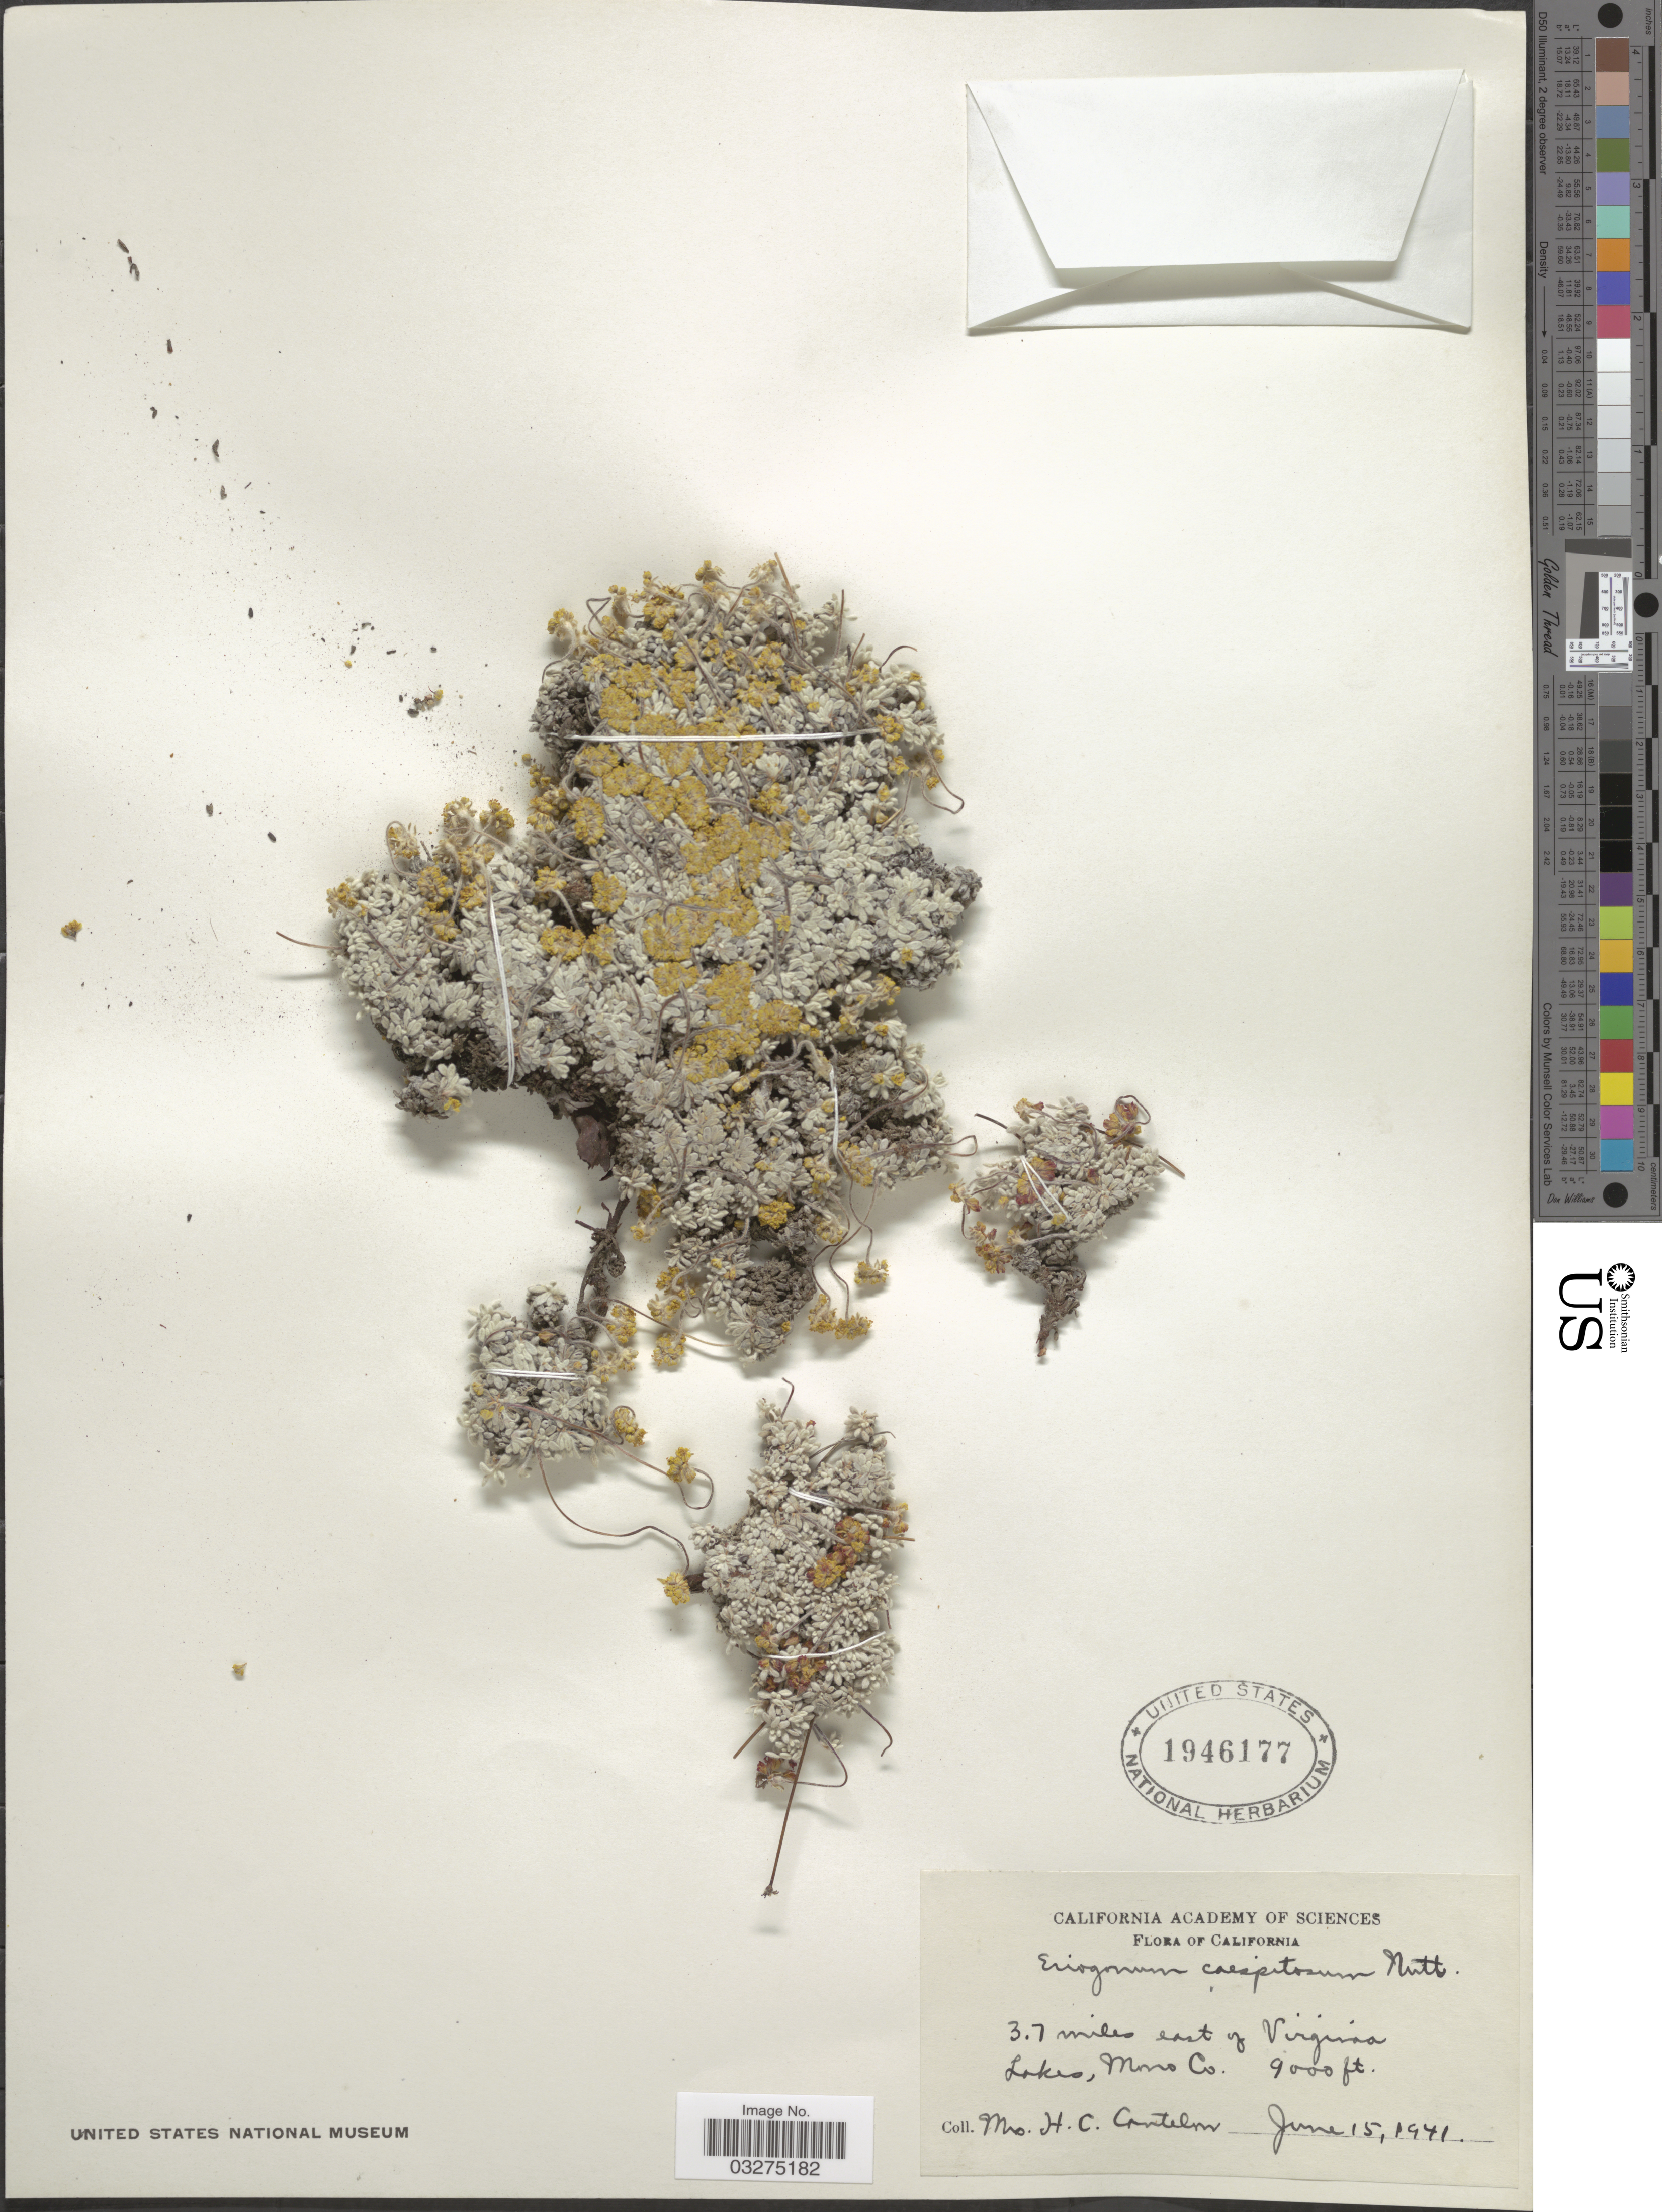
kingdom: Plantae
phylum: Tracheophyta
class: Magnoliopsida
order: Caryophyllales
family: Polygonaceae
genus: Eriogonum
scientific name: Eriogonum caespitosum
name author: Nutt.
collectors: H. Cantelow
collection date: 1941-06-15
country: United States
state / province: California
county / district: Mono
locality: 3.7 miles east of Virginia Lakes, Mono Co.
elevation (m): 2743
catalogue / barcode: US 1946177